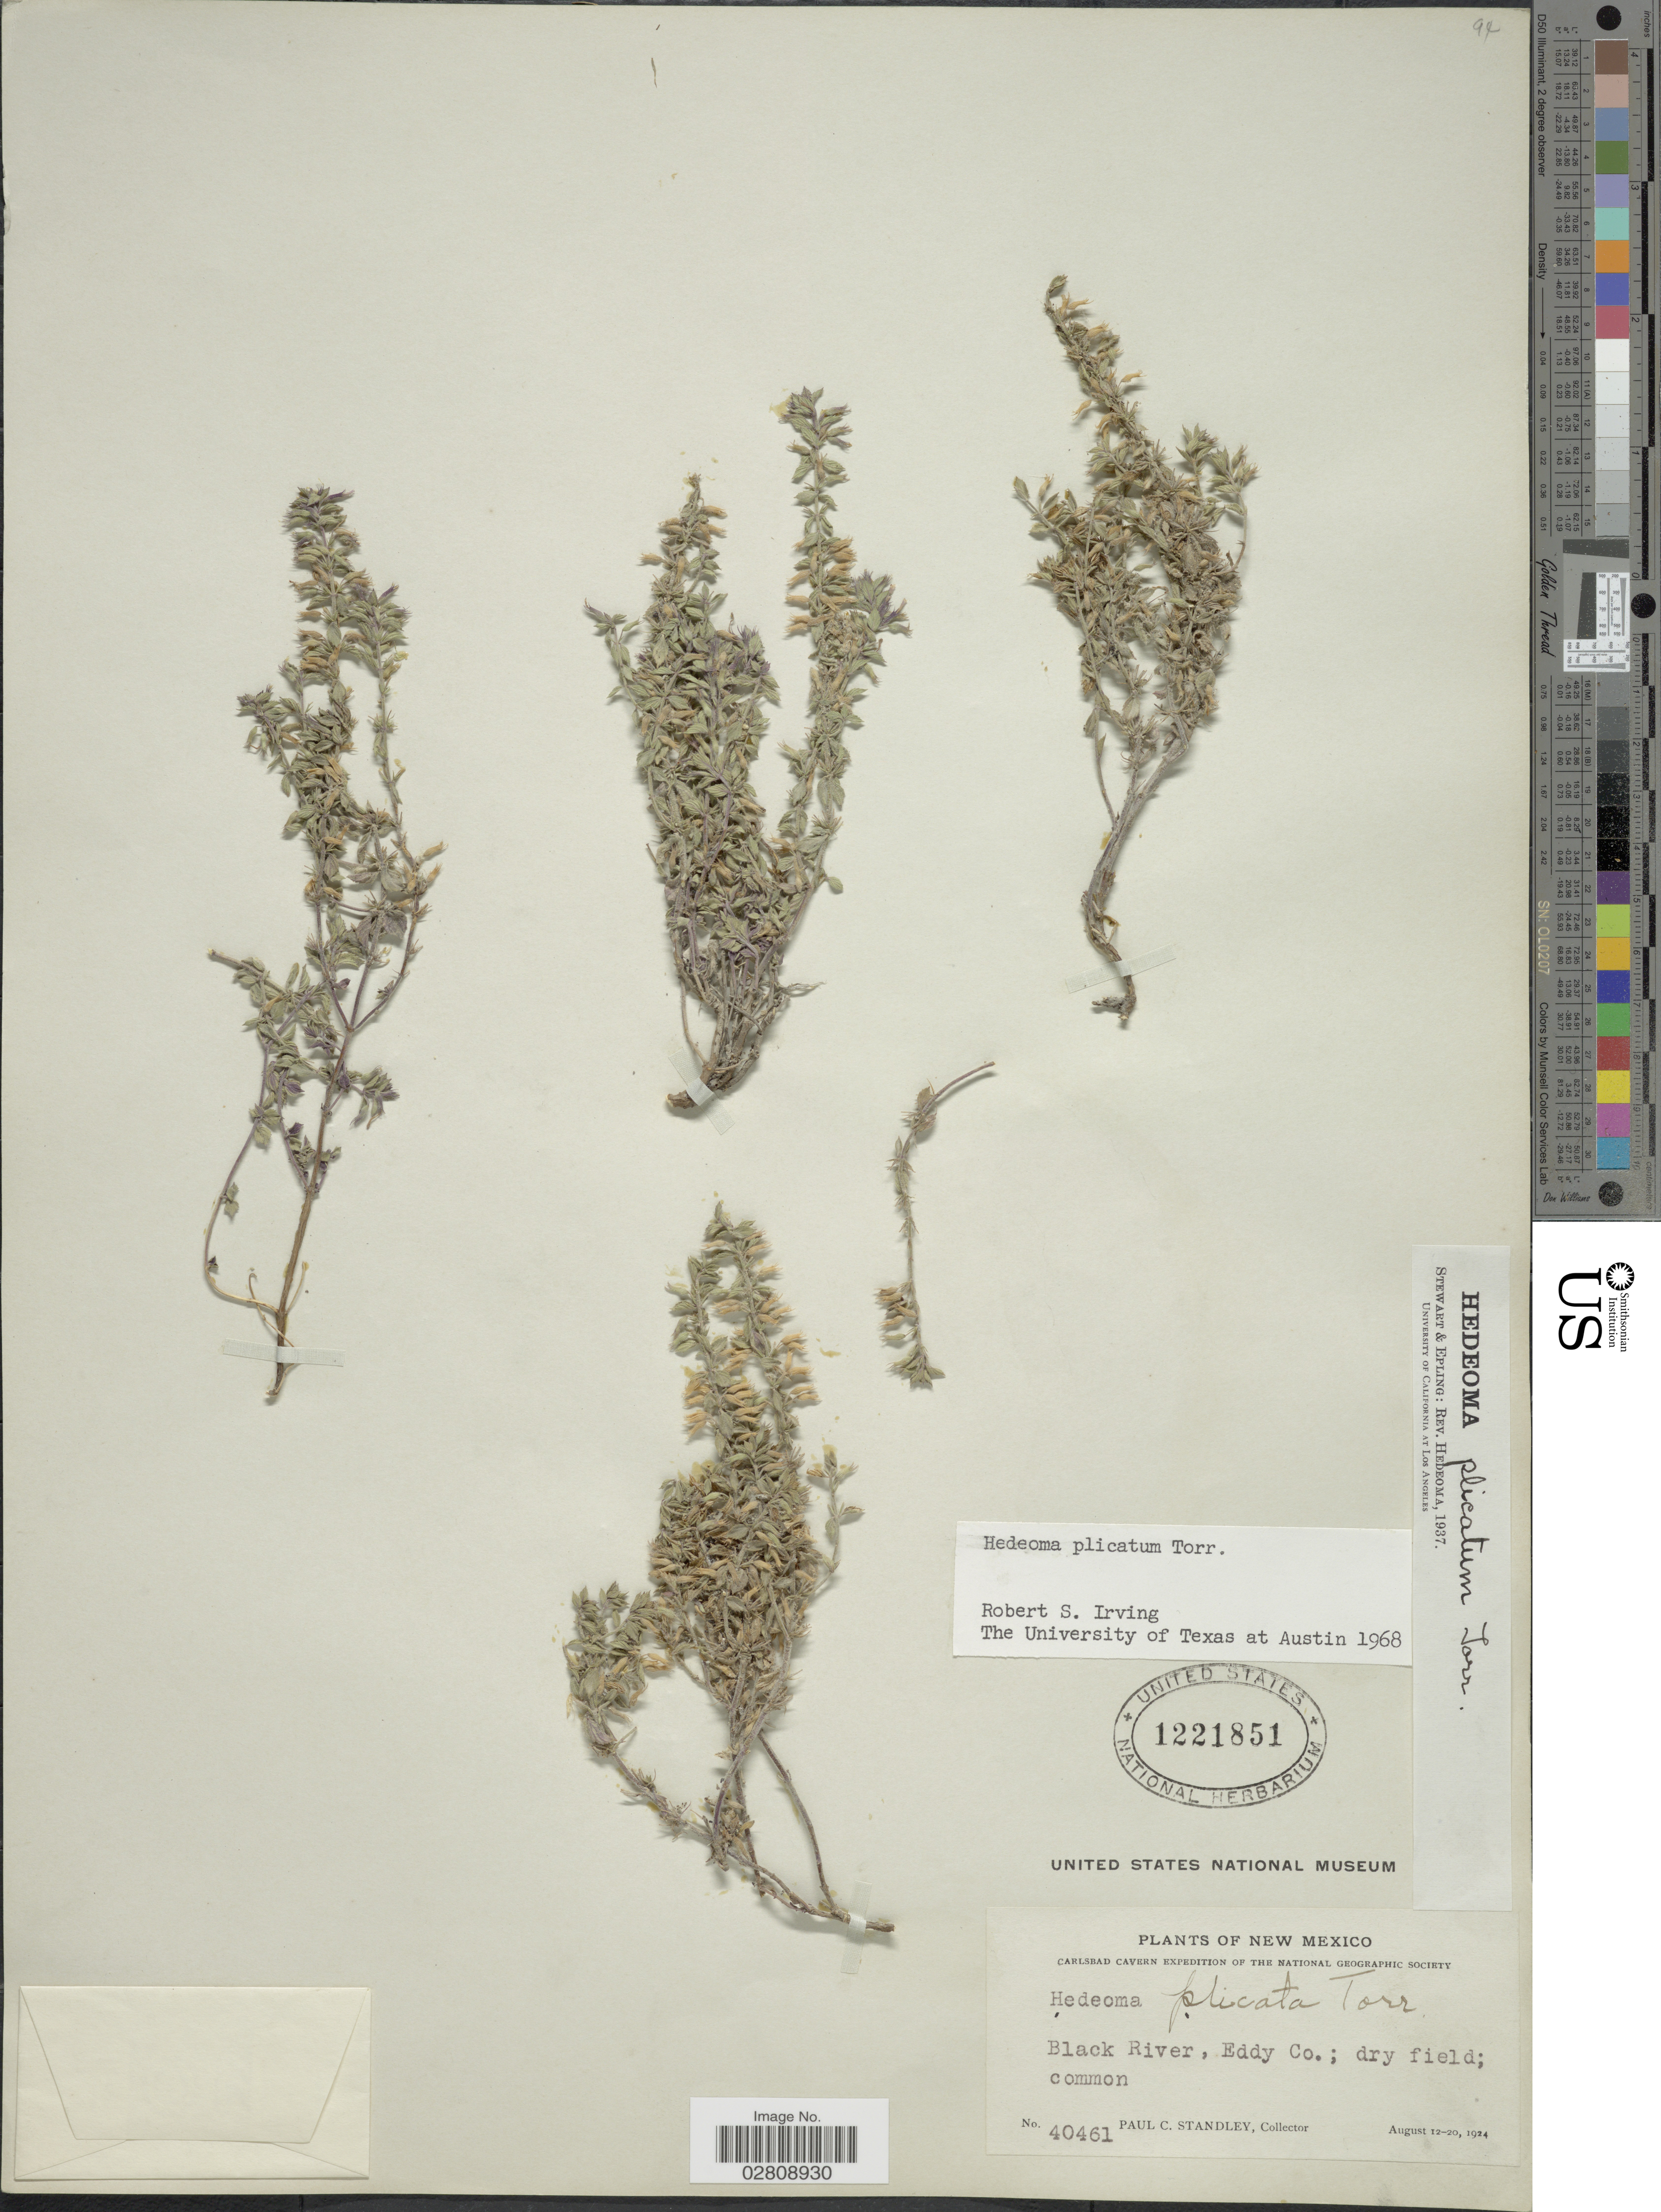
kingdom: Plantae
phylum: Tracheophyta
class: Magnoliopsida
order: Lamiales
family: Lamiaceae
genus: Hedeoma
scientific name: Hedeoma plicatum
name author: Torr. in Emory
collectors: P. C. Standley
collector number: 40461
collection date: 1924-08-12/1924-08-20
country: United States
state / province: New Mexico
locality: Black River, Eddy Co.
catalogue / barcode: US 1221851